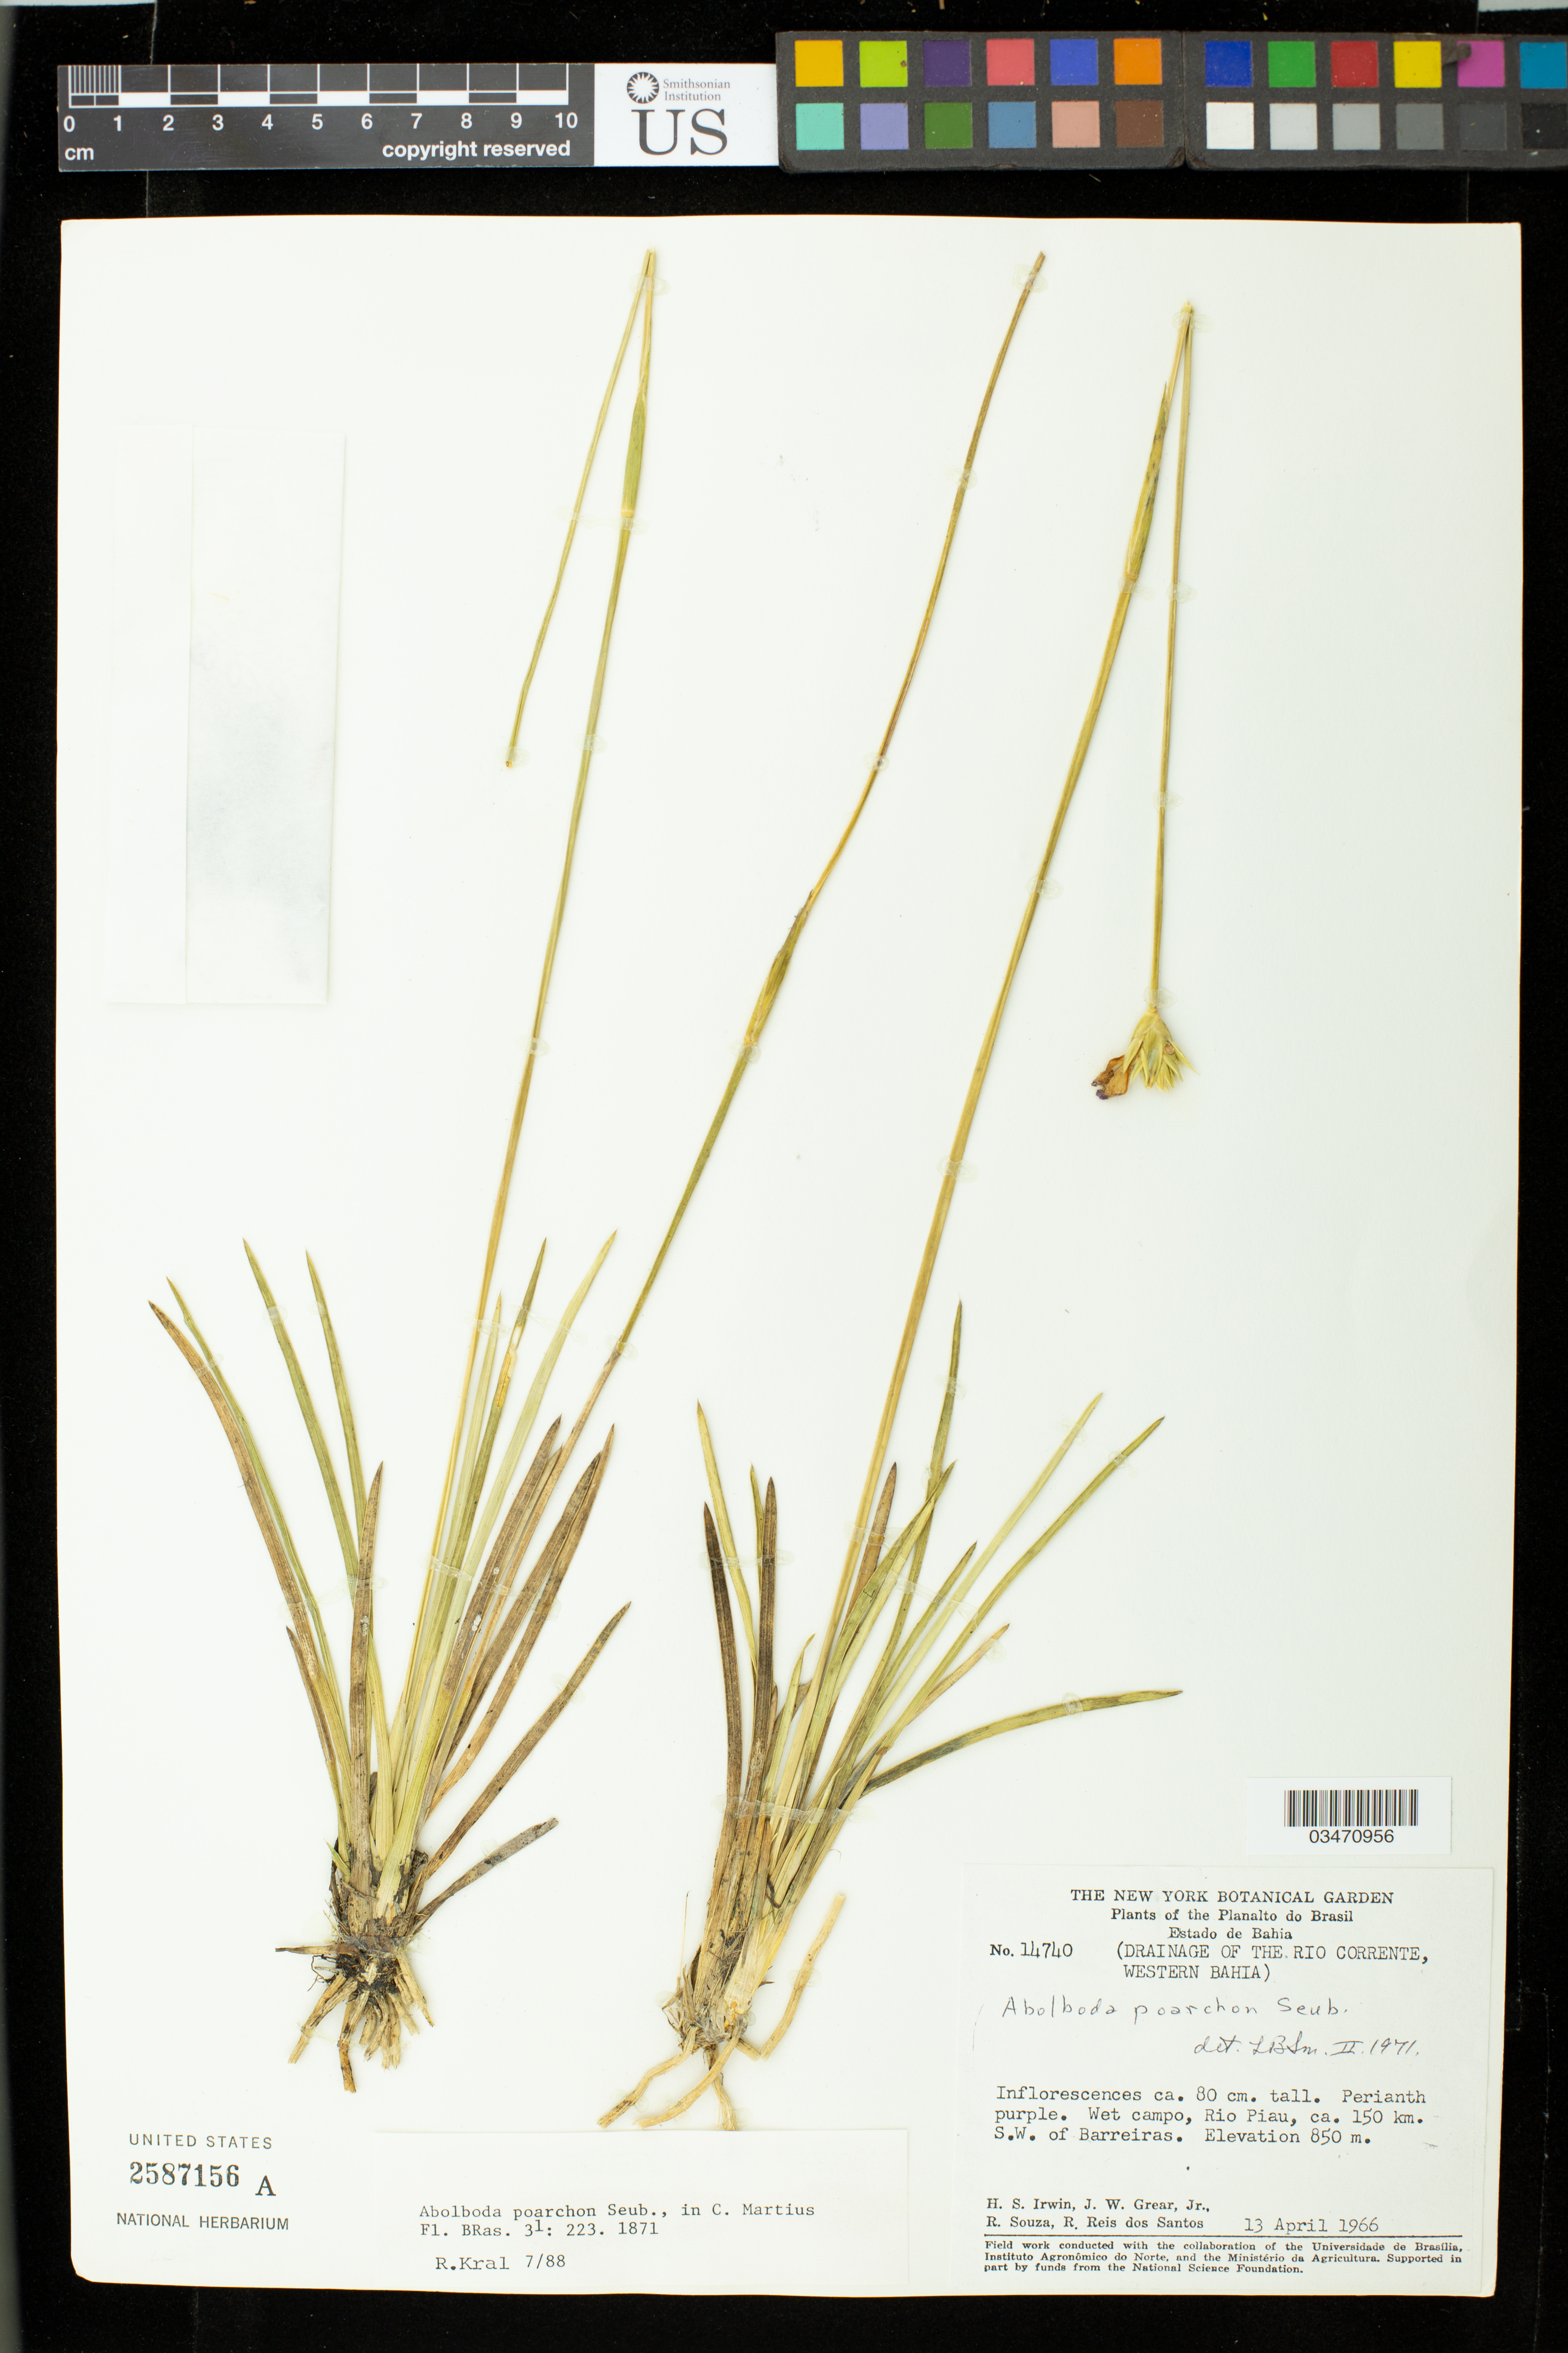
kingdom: Plantae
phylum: Tracheophyta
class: Liliopsida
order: Poales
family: Xyridaceae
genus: Abolboda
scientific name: Abolboda poarchon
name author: Seub.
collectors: H. Irwin, J. W. Grear, R. Souza & R. Reis dos Santos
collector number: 14740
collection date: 1966-04-13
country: Brazil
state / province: Bahia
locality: The Planalto do Brasil (Drainage Of The Rio Corrente, Westen Bahia). Creek margin. Wet campo, Rio Piau, ca. 150 km S.W. of Barreiras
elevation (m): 850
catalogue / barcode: US 2587156